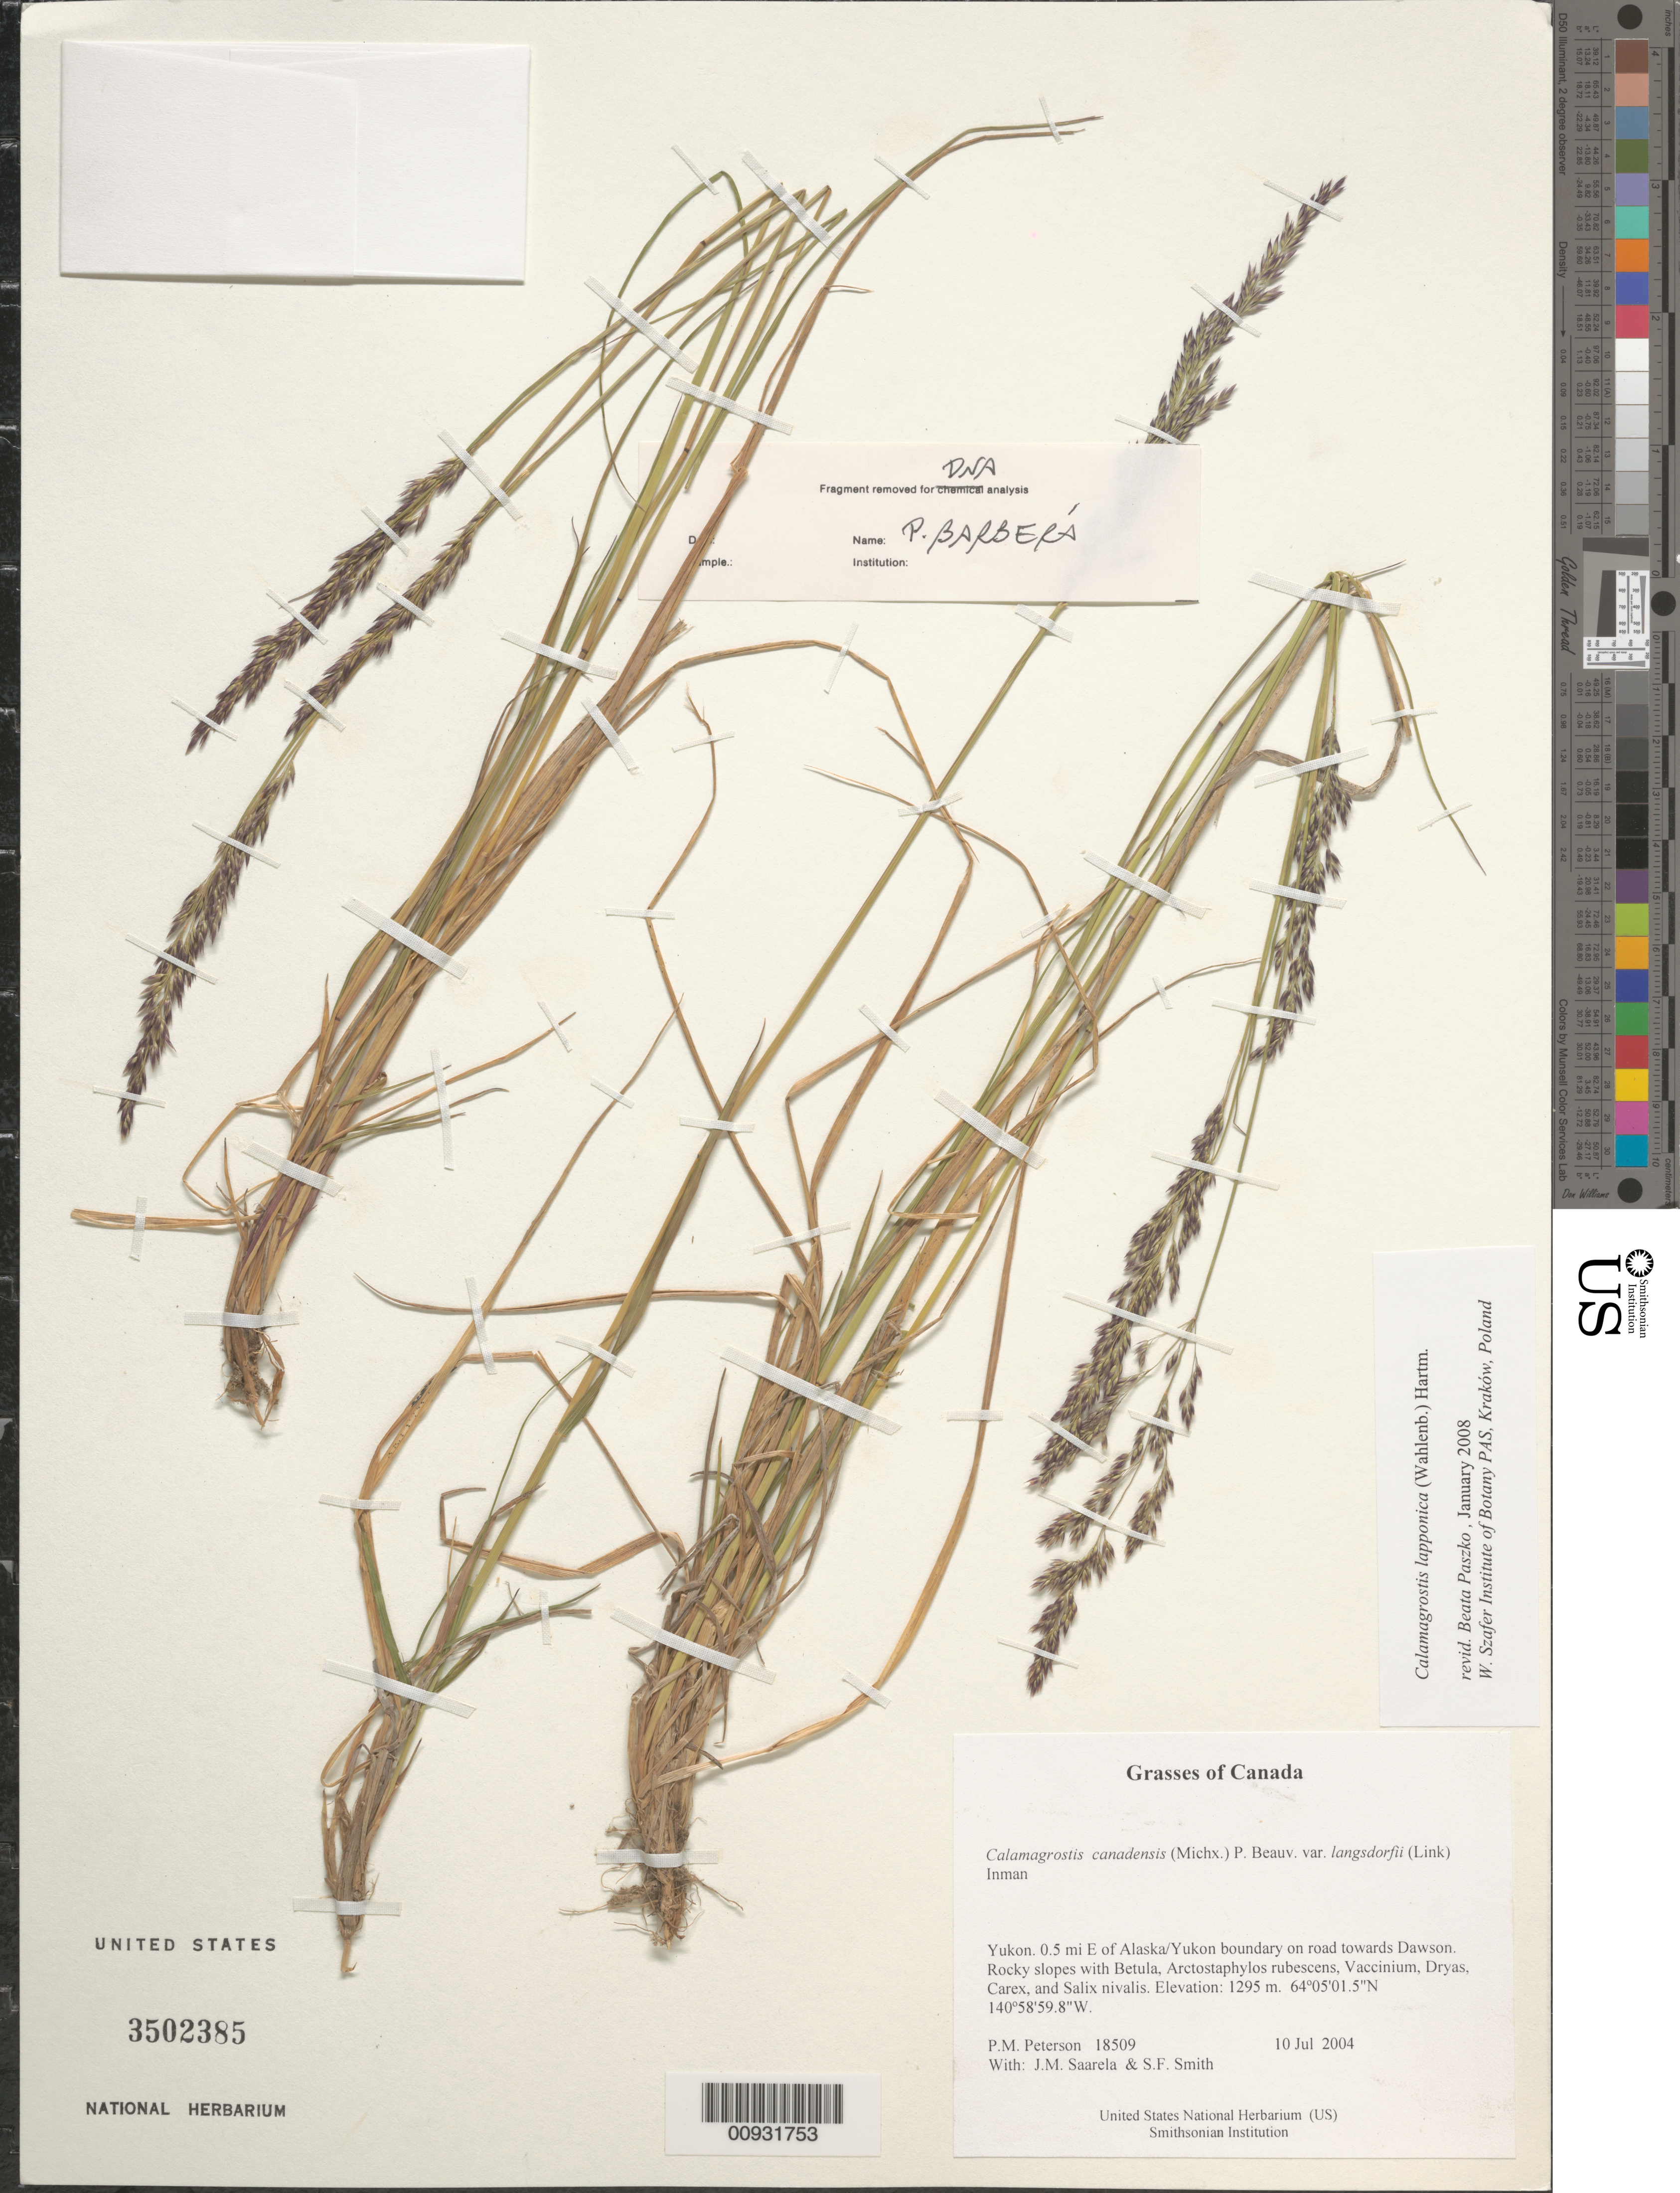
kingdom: Plantae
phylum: Tracheophyta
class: Liliopsida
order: Poales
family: Poaceae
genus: Calamagrostis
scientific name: Calamagrostis canadensis var. langsdorffii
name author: (Link) Inman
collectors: P. M. Peterson, J. Saarela & S.F. Smith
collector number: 18509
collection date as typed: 10 Jul 2004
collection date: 2004-07-10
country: Canada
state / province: Yukon Territory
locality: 0.5 mi E of Alaska/Yukon boundary on road towards Dawson. Rocky slopes with Betula, Arctostaphylos rubescens, Vaccinium, Dryas, Carex, and Salix nivalis.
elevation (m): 1295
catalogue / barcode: US 3502385